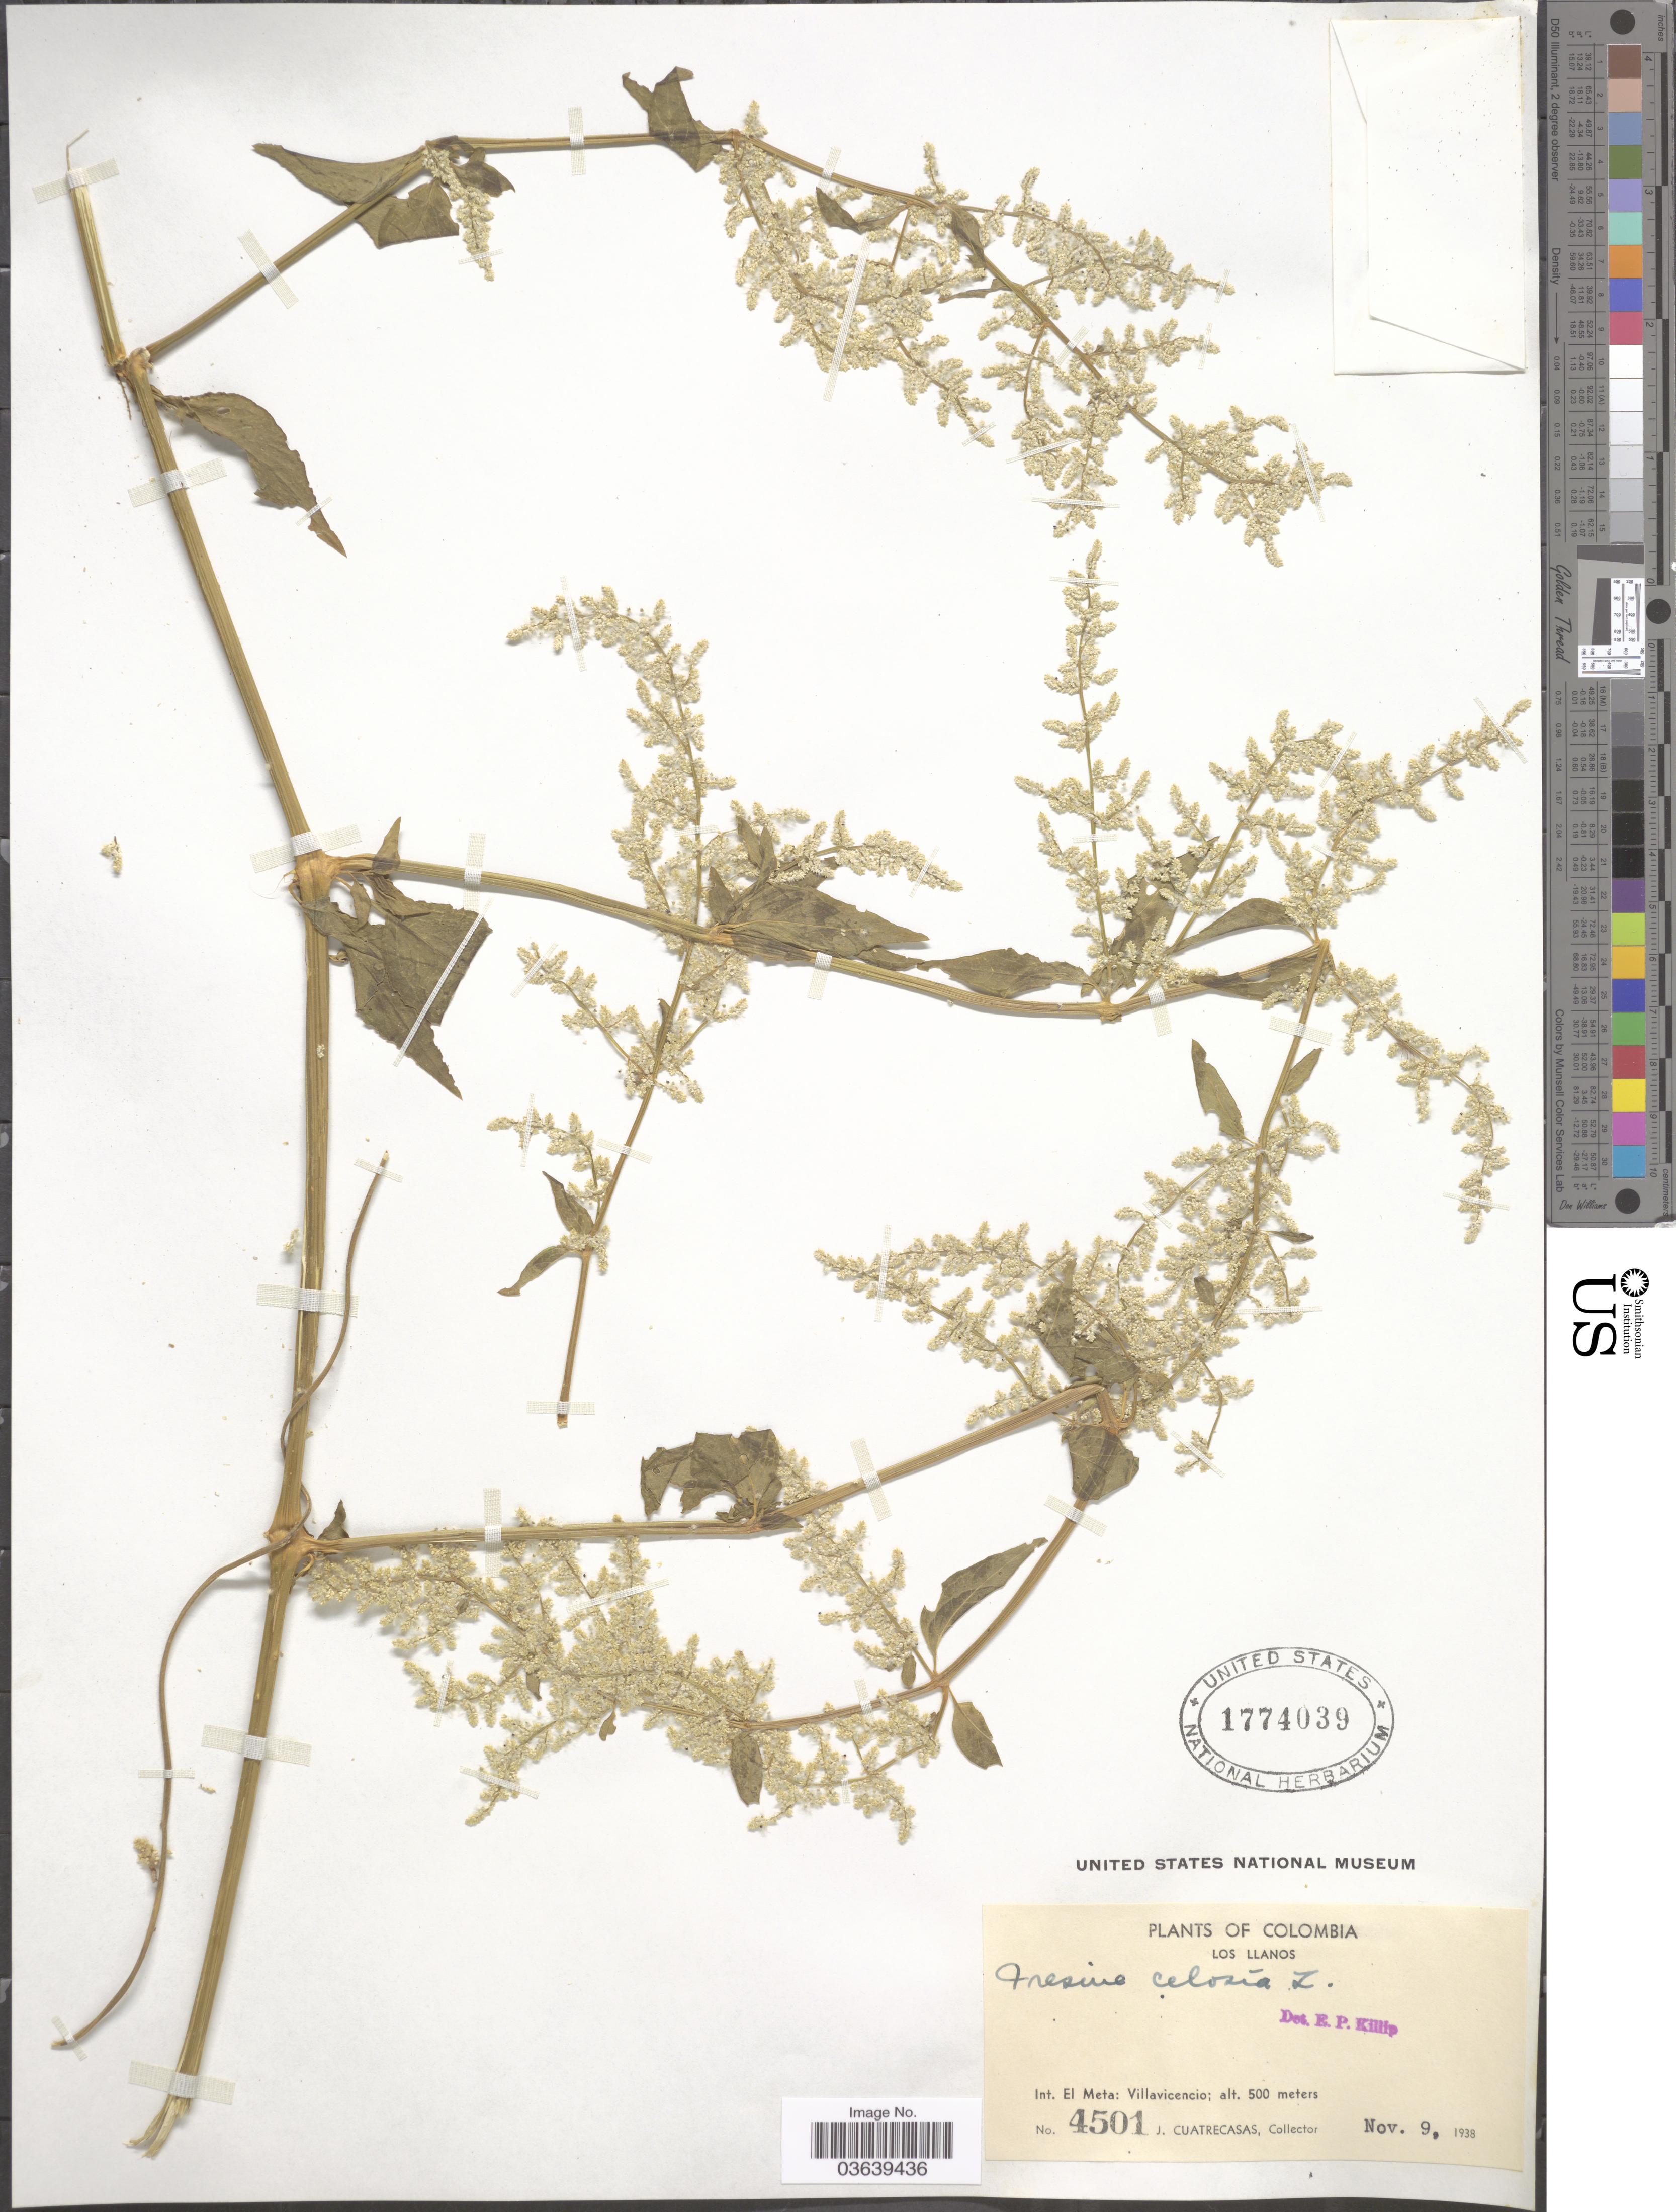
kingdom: Plantae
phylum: Tracheophyta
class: Magnoliopsida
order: Caryophyllales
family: Amaranthaceae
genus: Iresine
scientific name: Iresine celosia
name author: L.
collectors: J. Cuatrecasas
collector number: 4501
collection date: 1938-11-09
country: Colombia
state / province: Meta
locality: Los Llanos. Int. El Meta: Villavicencio.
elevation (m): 500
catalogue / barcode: US 1774039